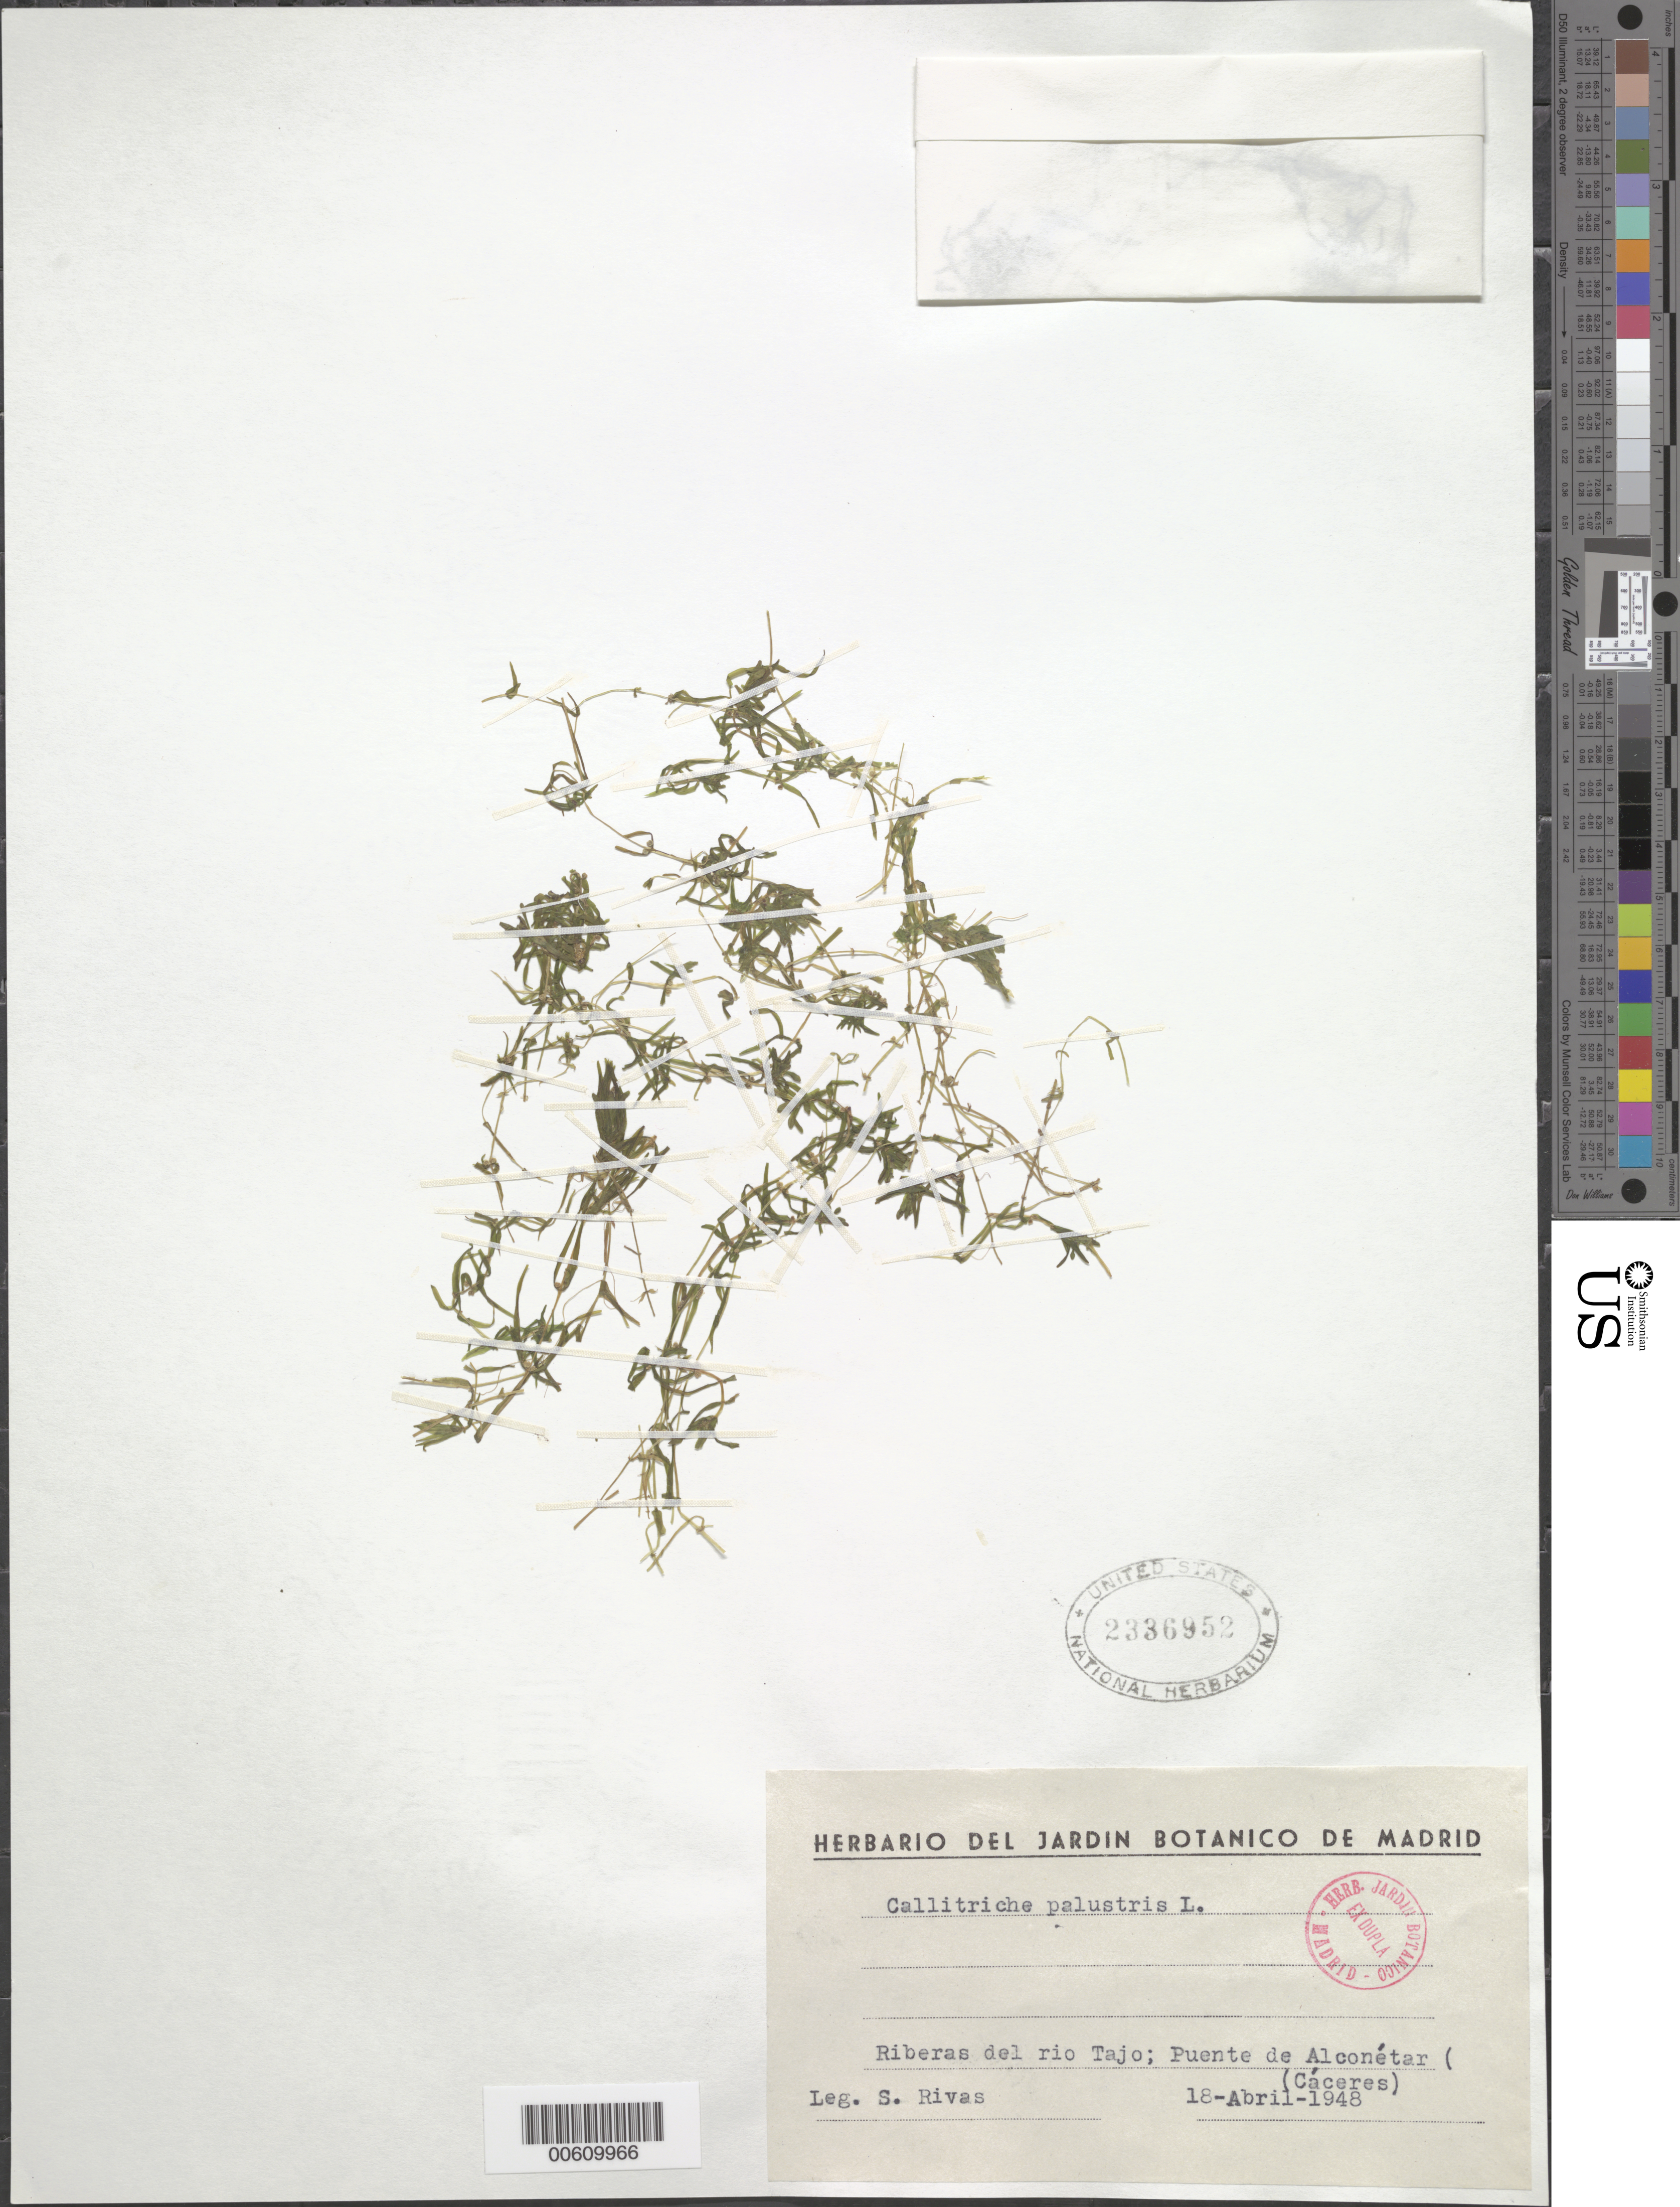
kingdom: Plantae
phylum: Tracheophyta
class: Magnoliopsida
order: Lamiales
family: Plantaginaceae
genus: Callitriche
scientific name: Callitriche palustris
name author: L.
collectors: S. Rivas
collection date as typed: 18 Apr 1948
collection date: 1948-04-18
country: Spain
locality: Riberas del rio Tajo, Puente de Alconétar (Cáceres)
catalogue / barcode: US 2336952